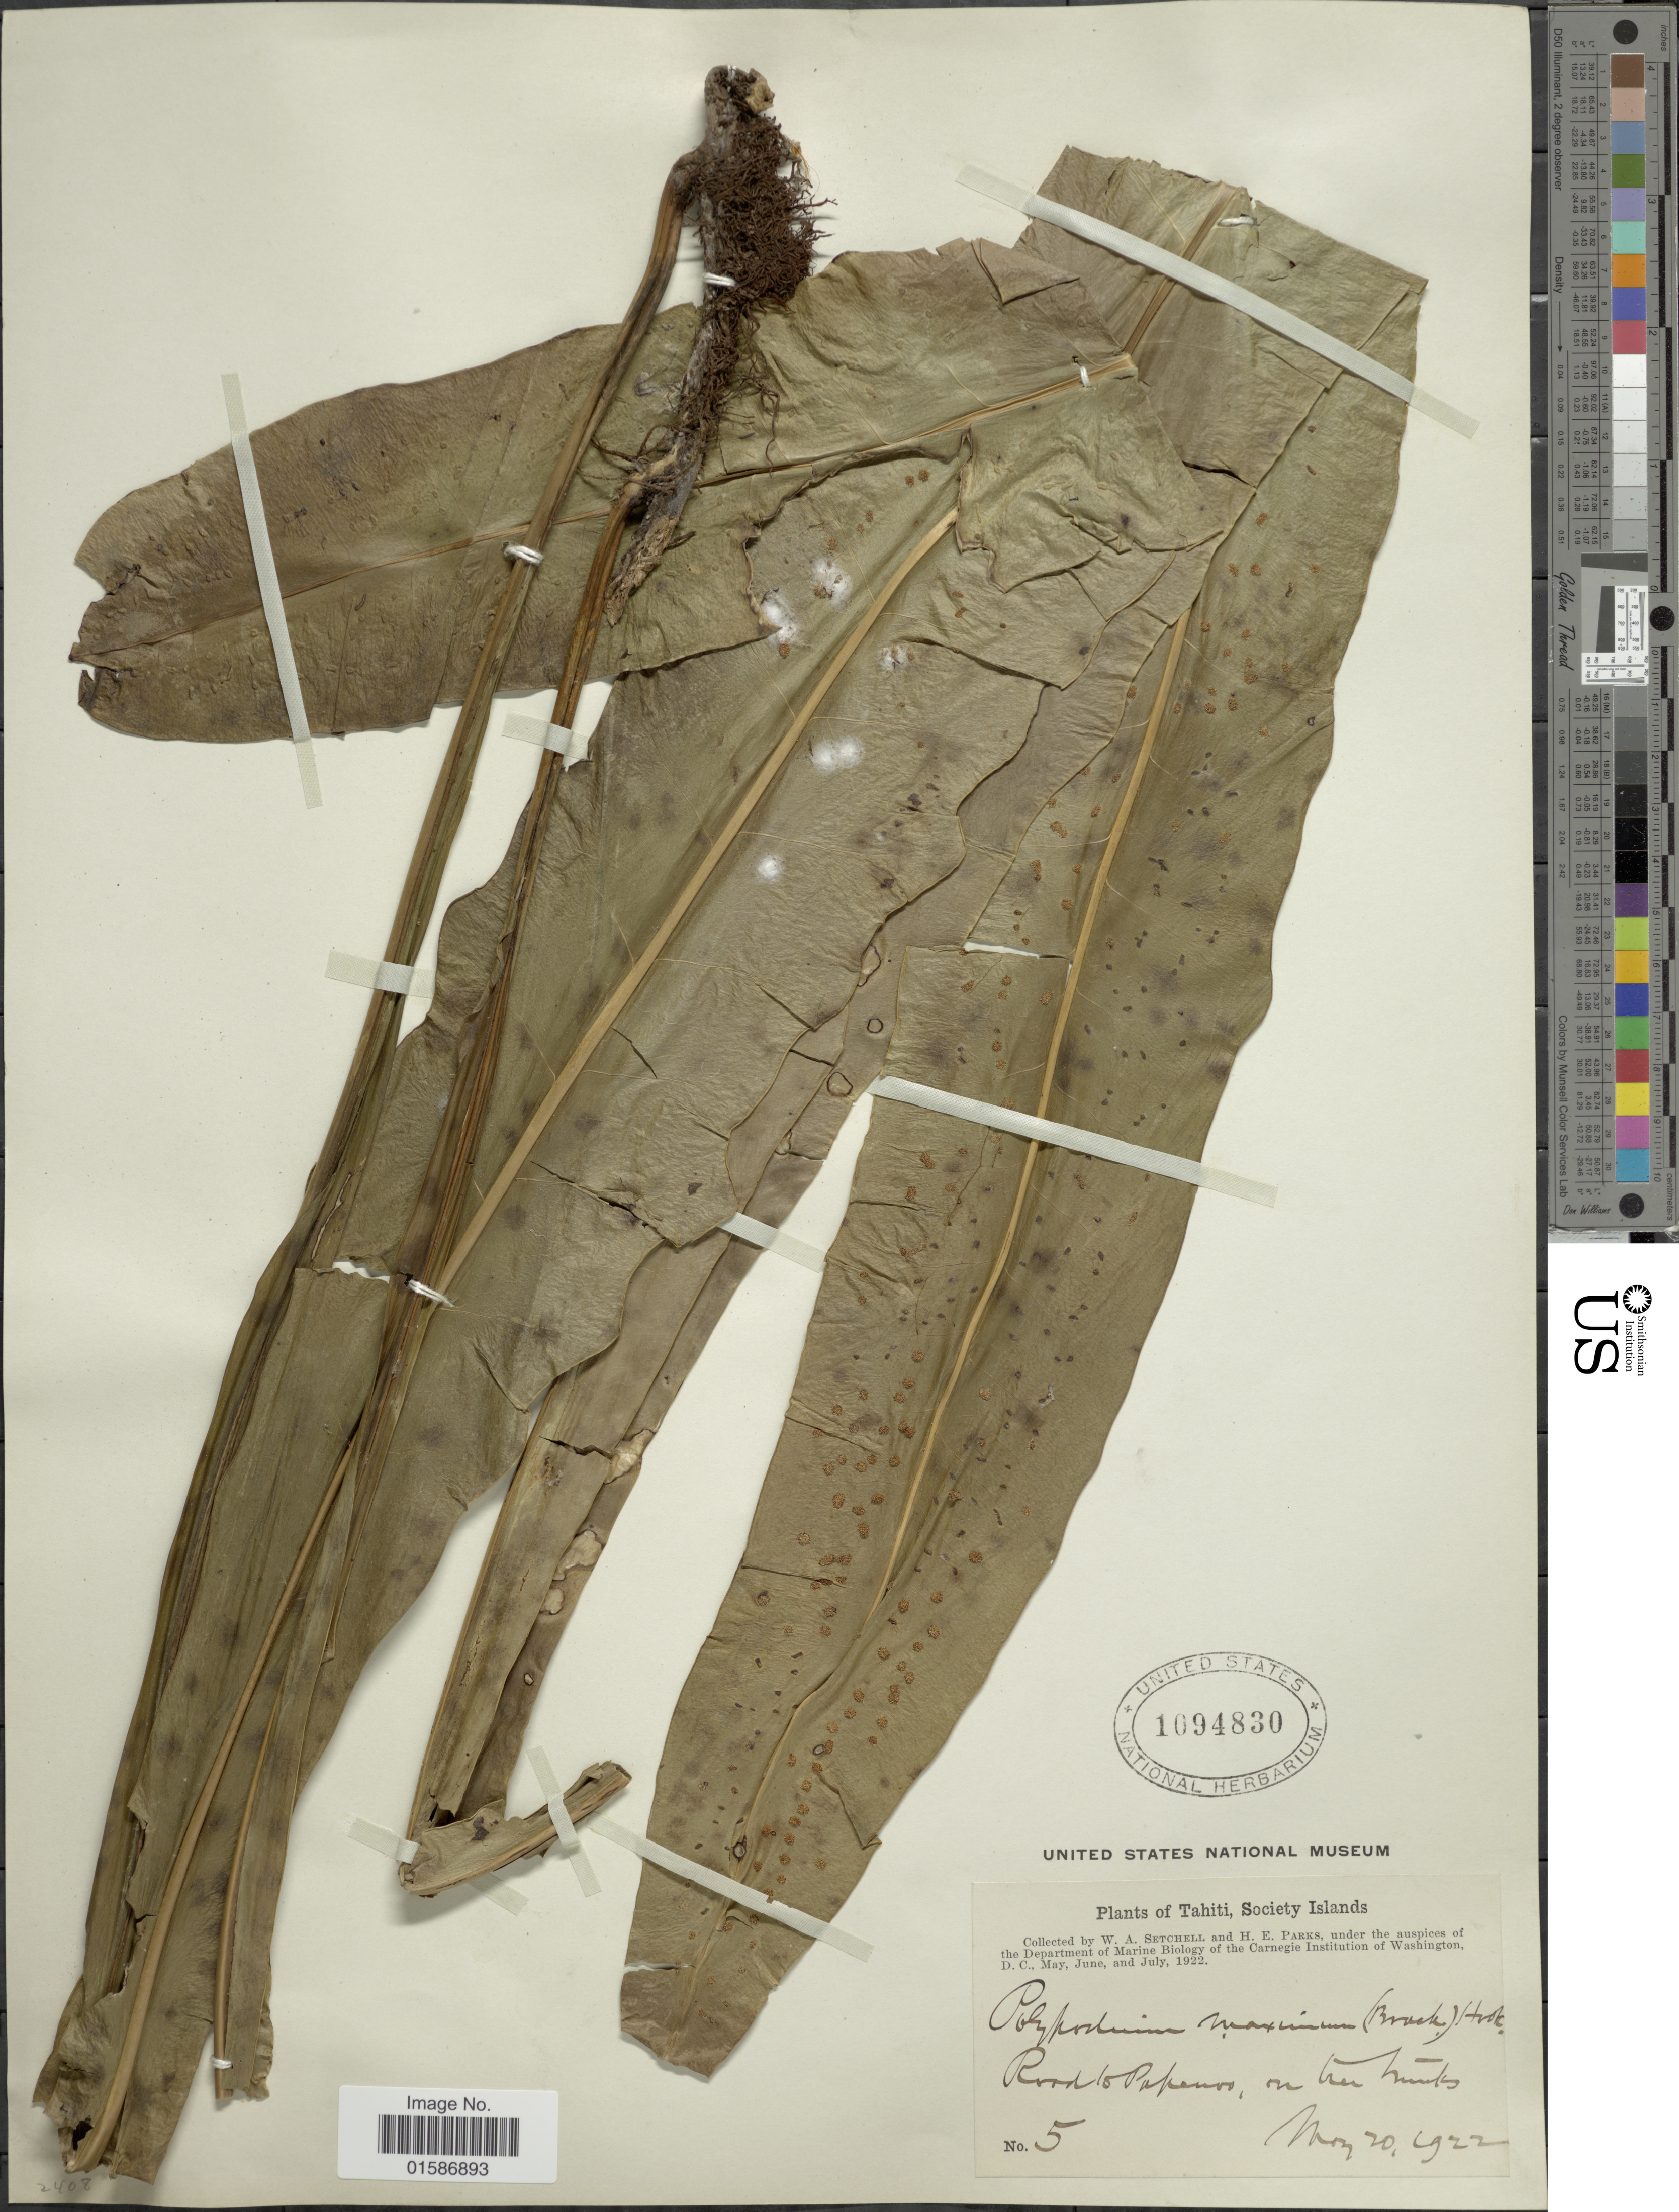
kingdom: Plantae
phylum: Tracheophyta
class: Polypodiopsida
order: Polypodiales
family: Polypodiaceae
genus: Microsorum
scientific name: Microsorum maximum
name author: (Brack. & A. Gray) Copel.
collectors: W. Setchell & H. E. Parks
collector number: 5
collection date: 1922-05-20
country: French Polynesia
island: Tahiti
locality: Tahiti, Society Islands, Road to Papenoo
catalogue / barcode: US 1094830